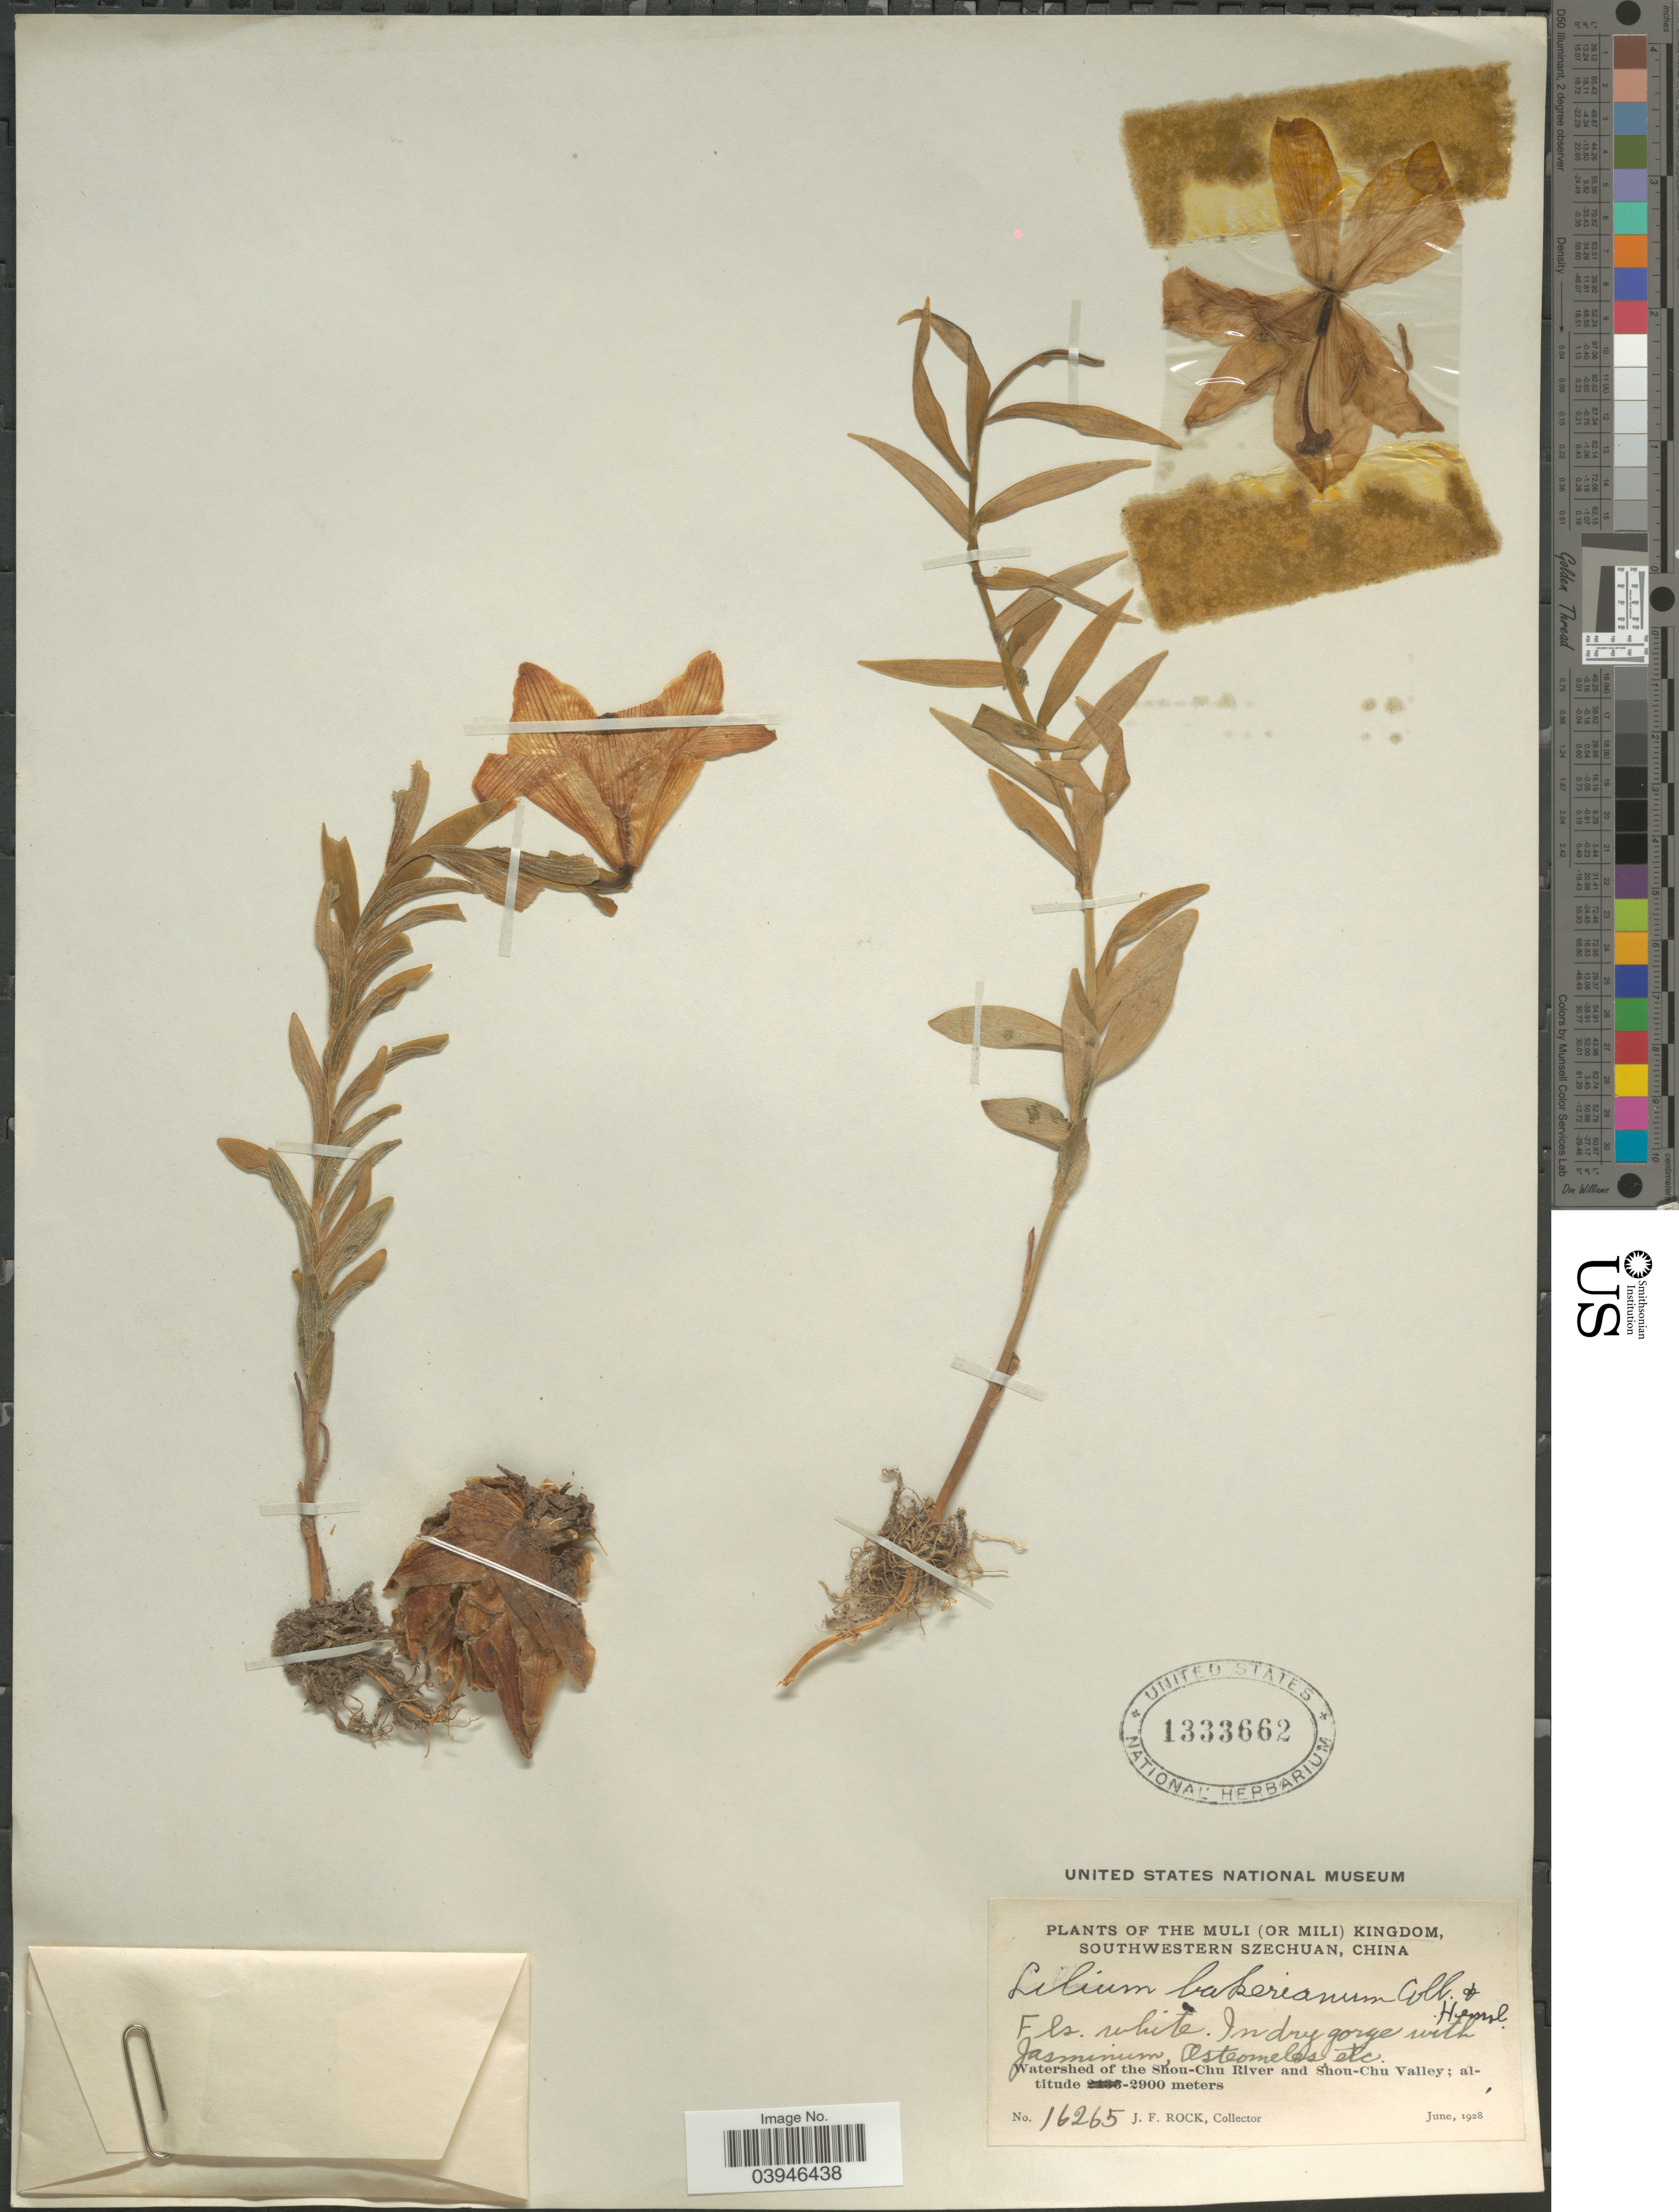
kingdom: Plantae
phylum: Tracheophyta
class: Liliopsida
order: Liliales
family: Liliaceae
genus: Lilium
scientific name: Lilium bakerianum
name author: Collett & Hemsl.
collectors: J. Rock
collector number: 16265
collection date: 1928-06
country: China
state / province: Sichuan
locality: The Muli (or Mili) Kingdom, Southwestern Szechuan. Watershed of the Shou-Chu River and Shou-Chu Valley.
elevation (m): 2900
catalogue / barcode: US 1333662